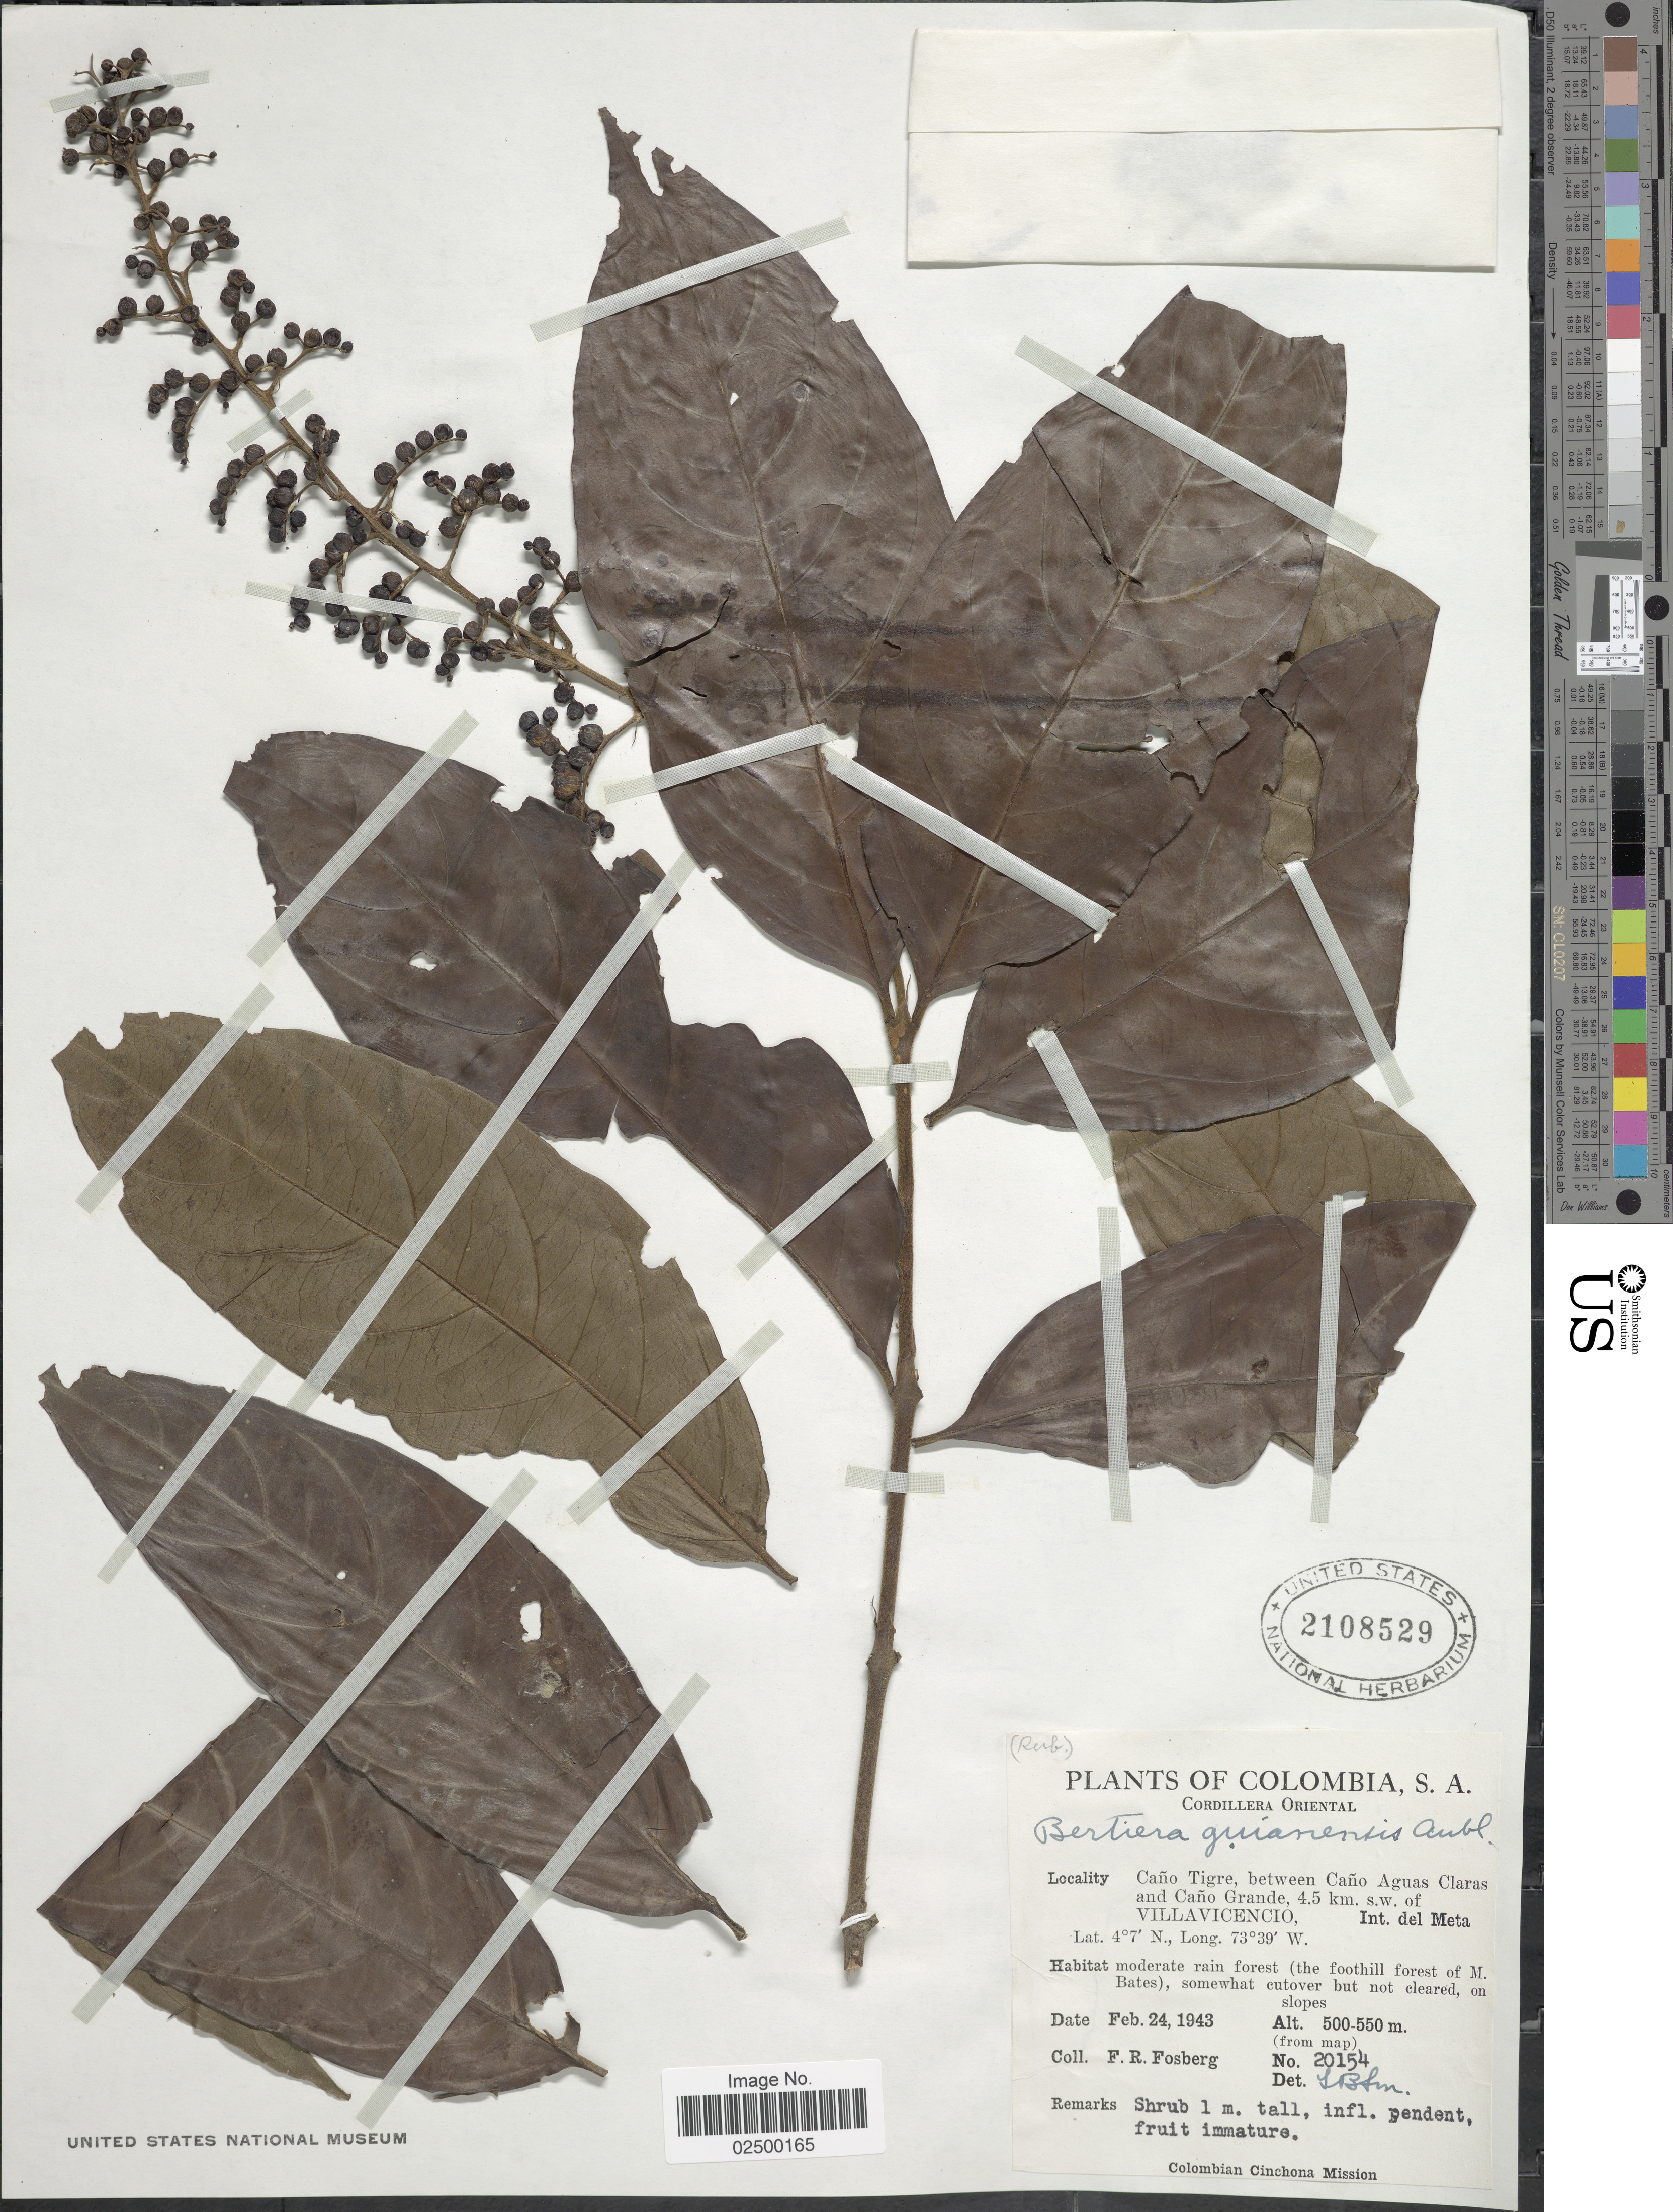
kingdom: Plantae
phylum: Tracheophyta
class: Magnoliopsida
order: Gentianales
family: Rubiaceae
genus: Bertiera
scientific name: Bertiera guianensis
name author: Aubl.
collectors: F. R. Fosberg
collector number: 20154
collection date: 1943-02-24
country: Colombia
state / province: Meta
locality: Cordillera Oriental, Cano Tigre, between Cano Arguas Claras and Cano Grande, 4.5 km. s.w. of Villavicencio, Int. del Meta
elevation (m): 500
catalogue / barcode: US 2108529